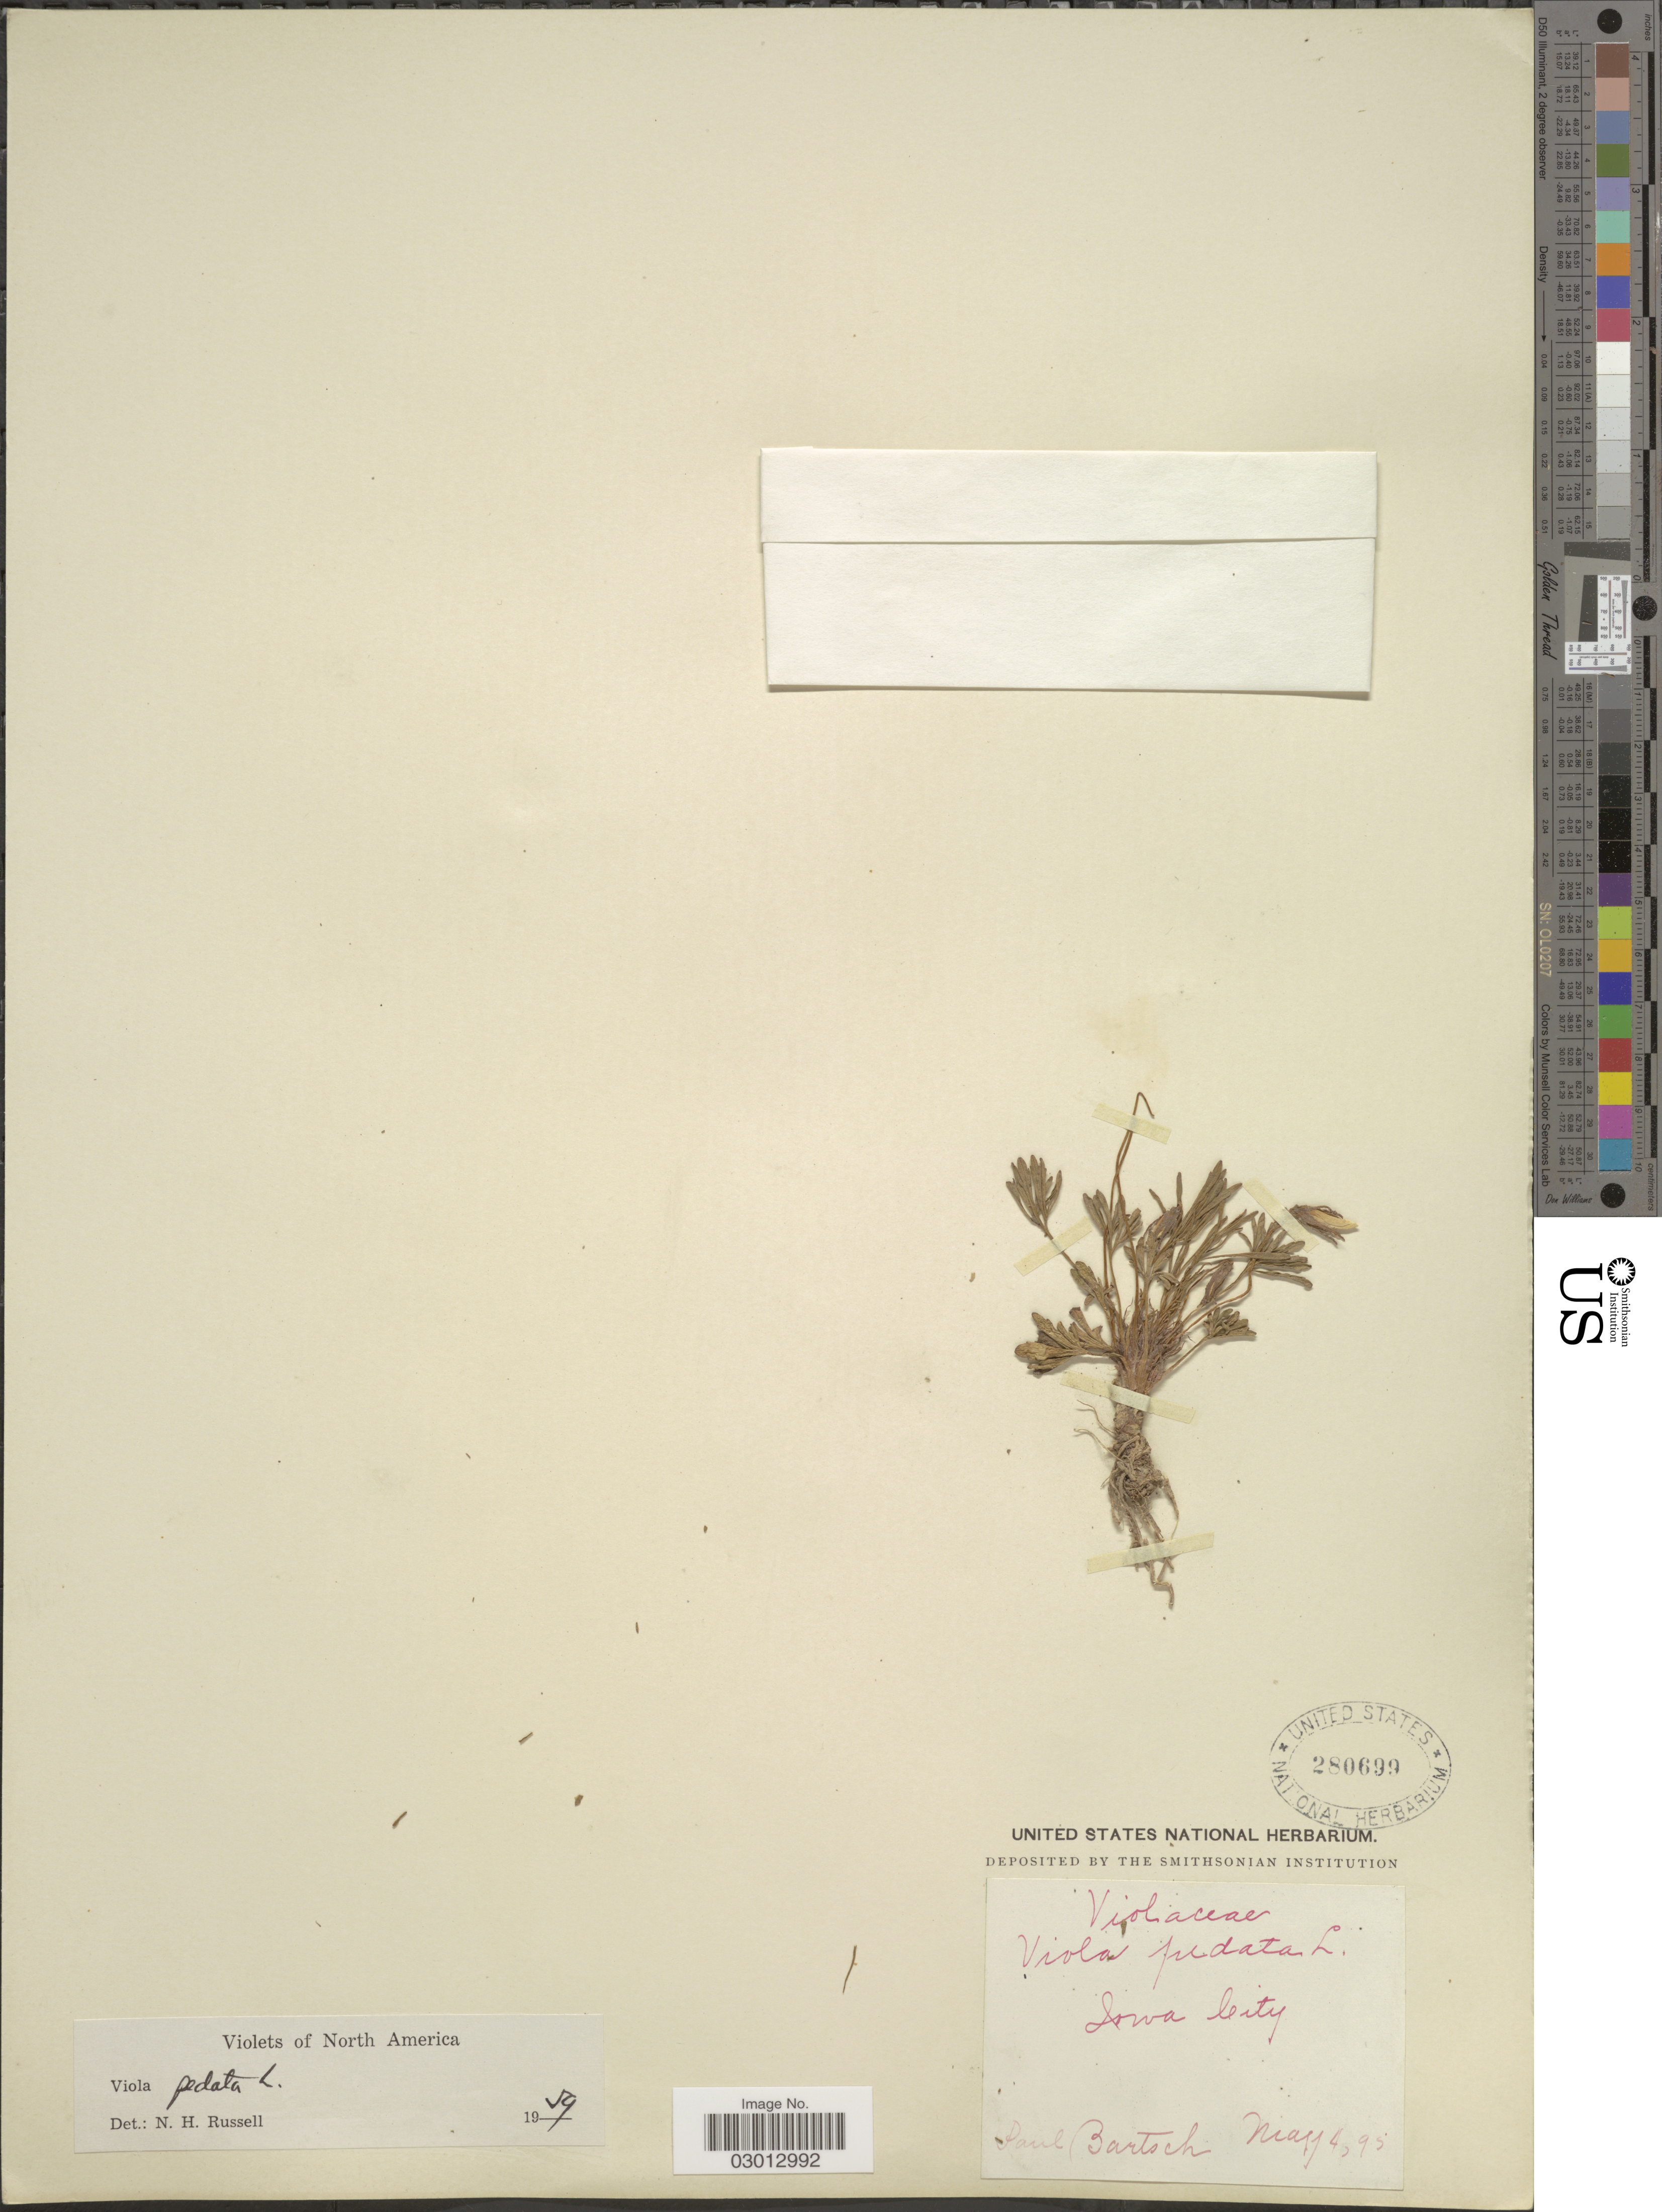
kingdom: Plantae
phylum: Tracheophyta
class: Magnoliopsida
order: Malpighiales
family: Violaceae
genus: Viola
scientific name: Viola pedata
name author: L.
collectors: P. Bartsch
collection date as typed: Transcribed d/m/y: 14/5/95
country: United States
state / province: Iowa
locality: Iowa City.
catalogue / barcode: US 280699